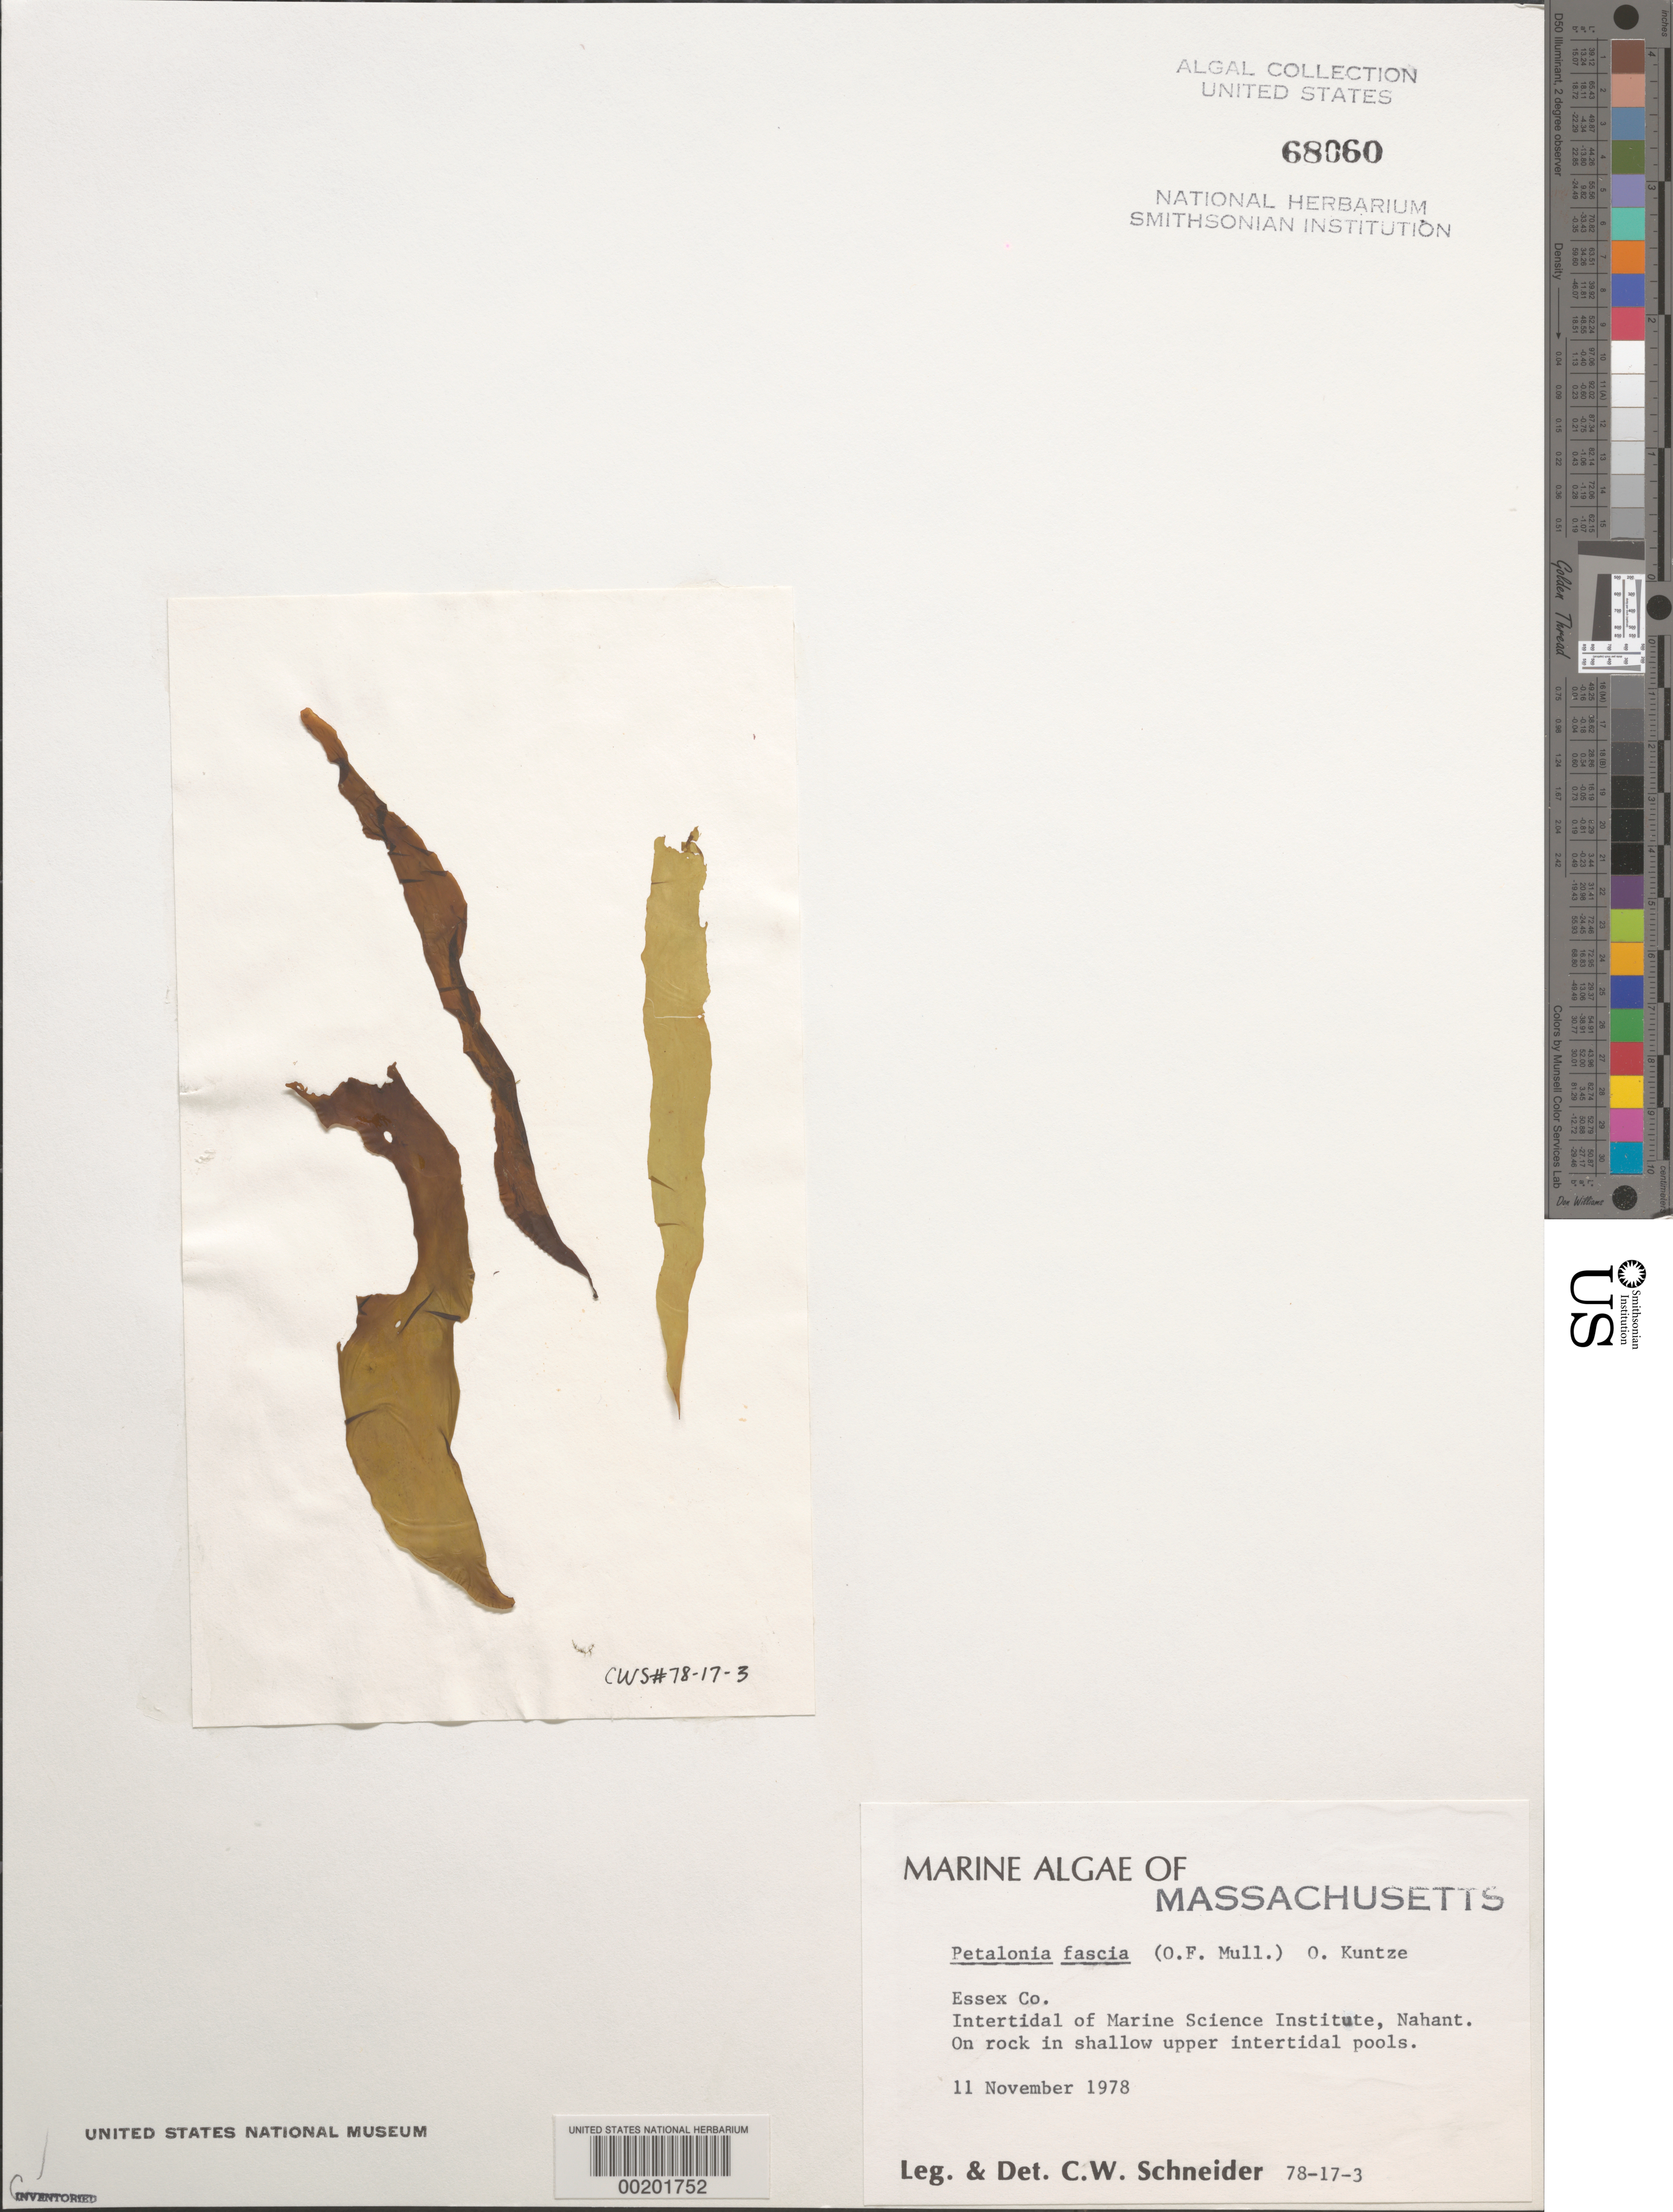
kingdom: Chromista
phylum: Ochrophyta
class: Phaeophyceae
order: Scytosiphonales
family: Scytosiphonaceae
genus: Petalonia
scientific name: Petalonia fascia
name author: (O.F. Müller) Kuntze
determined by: Schneider, C. W.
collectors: C. W. Schneider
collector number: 78-17-3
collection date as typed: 11 Nov 1978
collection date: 1978-11-11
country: United States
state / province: Massachusetts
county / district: Essex County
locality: Nahant, near Marine Science Institute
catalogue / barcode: US 68060